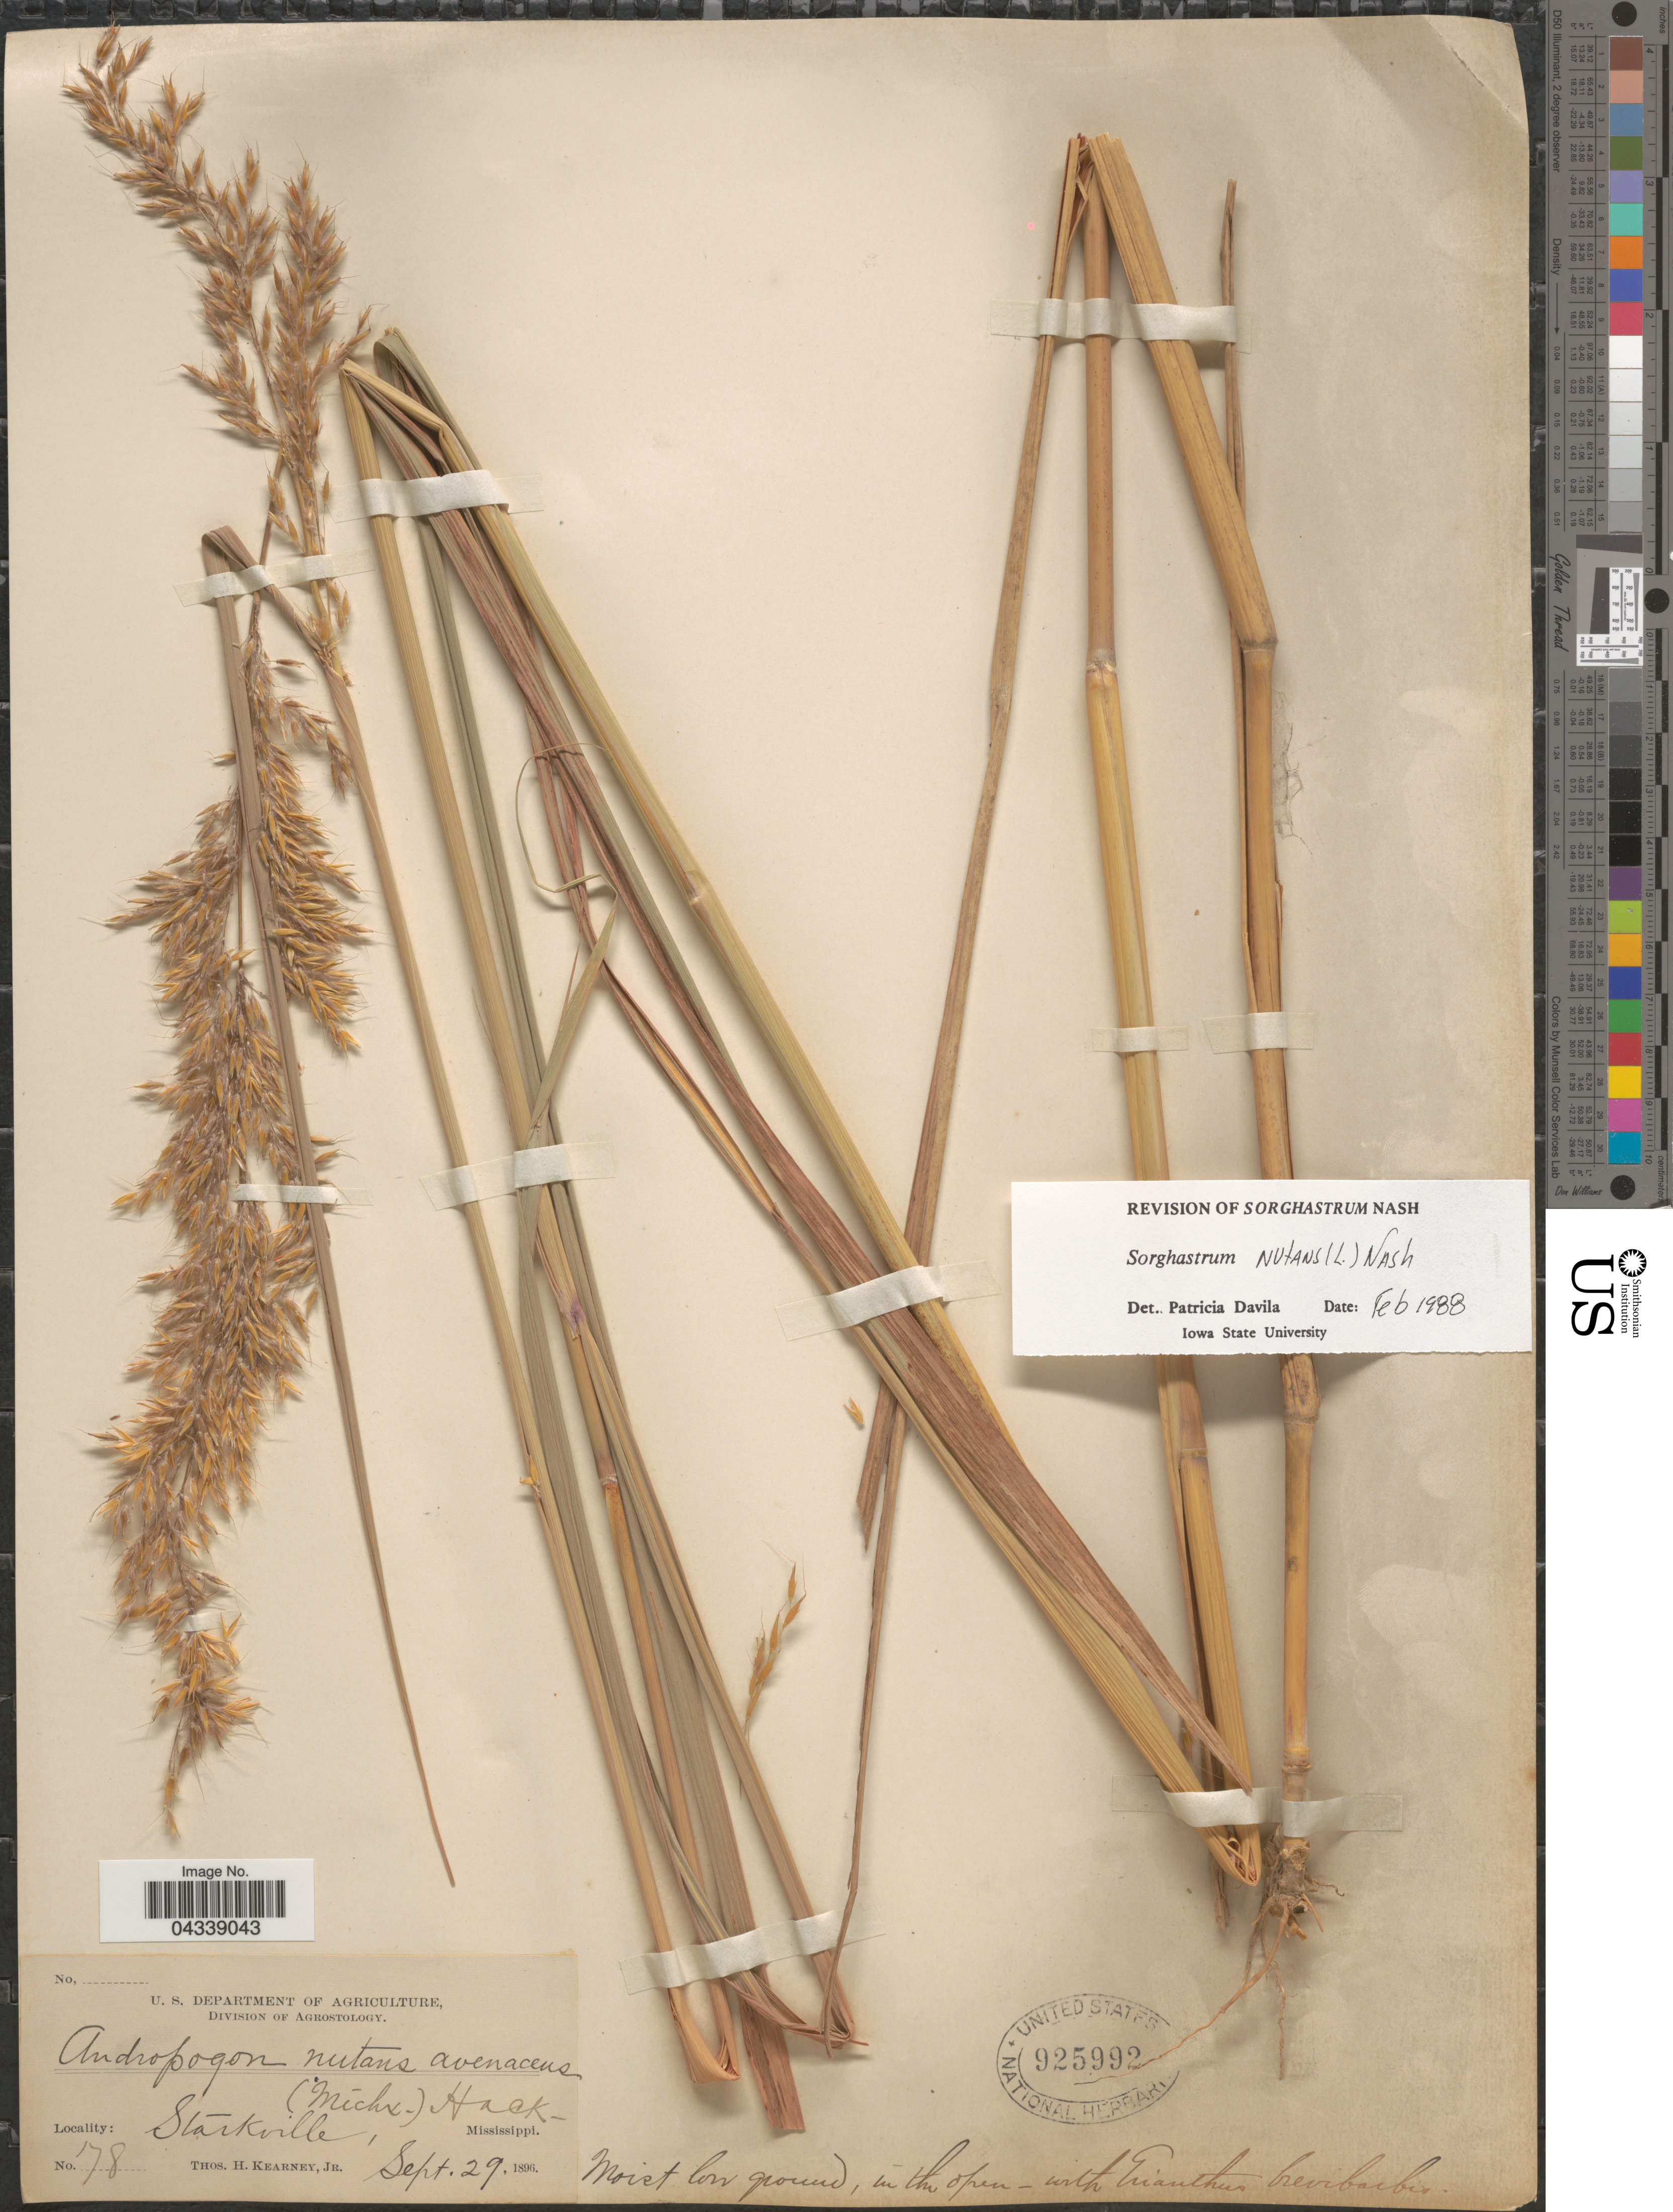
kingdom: Plantae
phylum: Tracheophyta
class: Liliopsida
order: Poales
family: Poaceae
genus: Sorghastrum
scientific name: Sorghastrum nutans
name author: (L.) Nash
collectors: T. H. Kearney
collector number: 78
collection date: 1896-09-29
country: United States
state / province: Mississippi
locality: Starkville. Moist low ground, in the open.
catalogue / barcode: US 925992